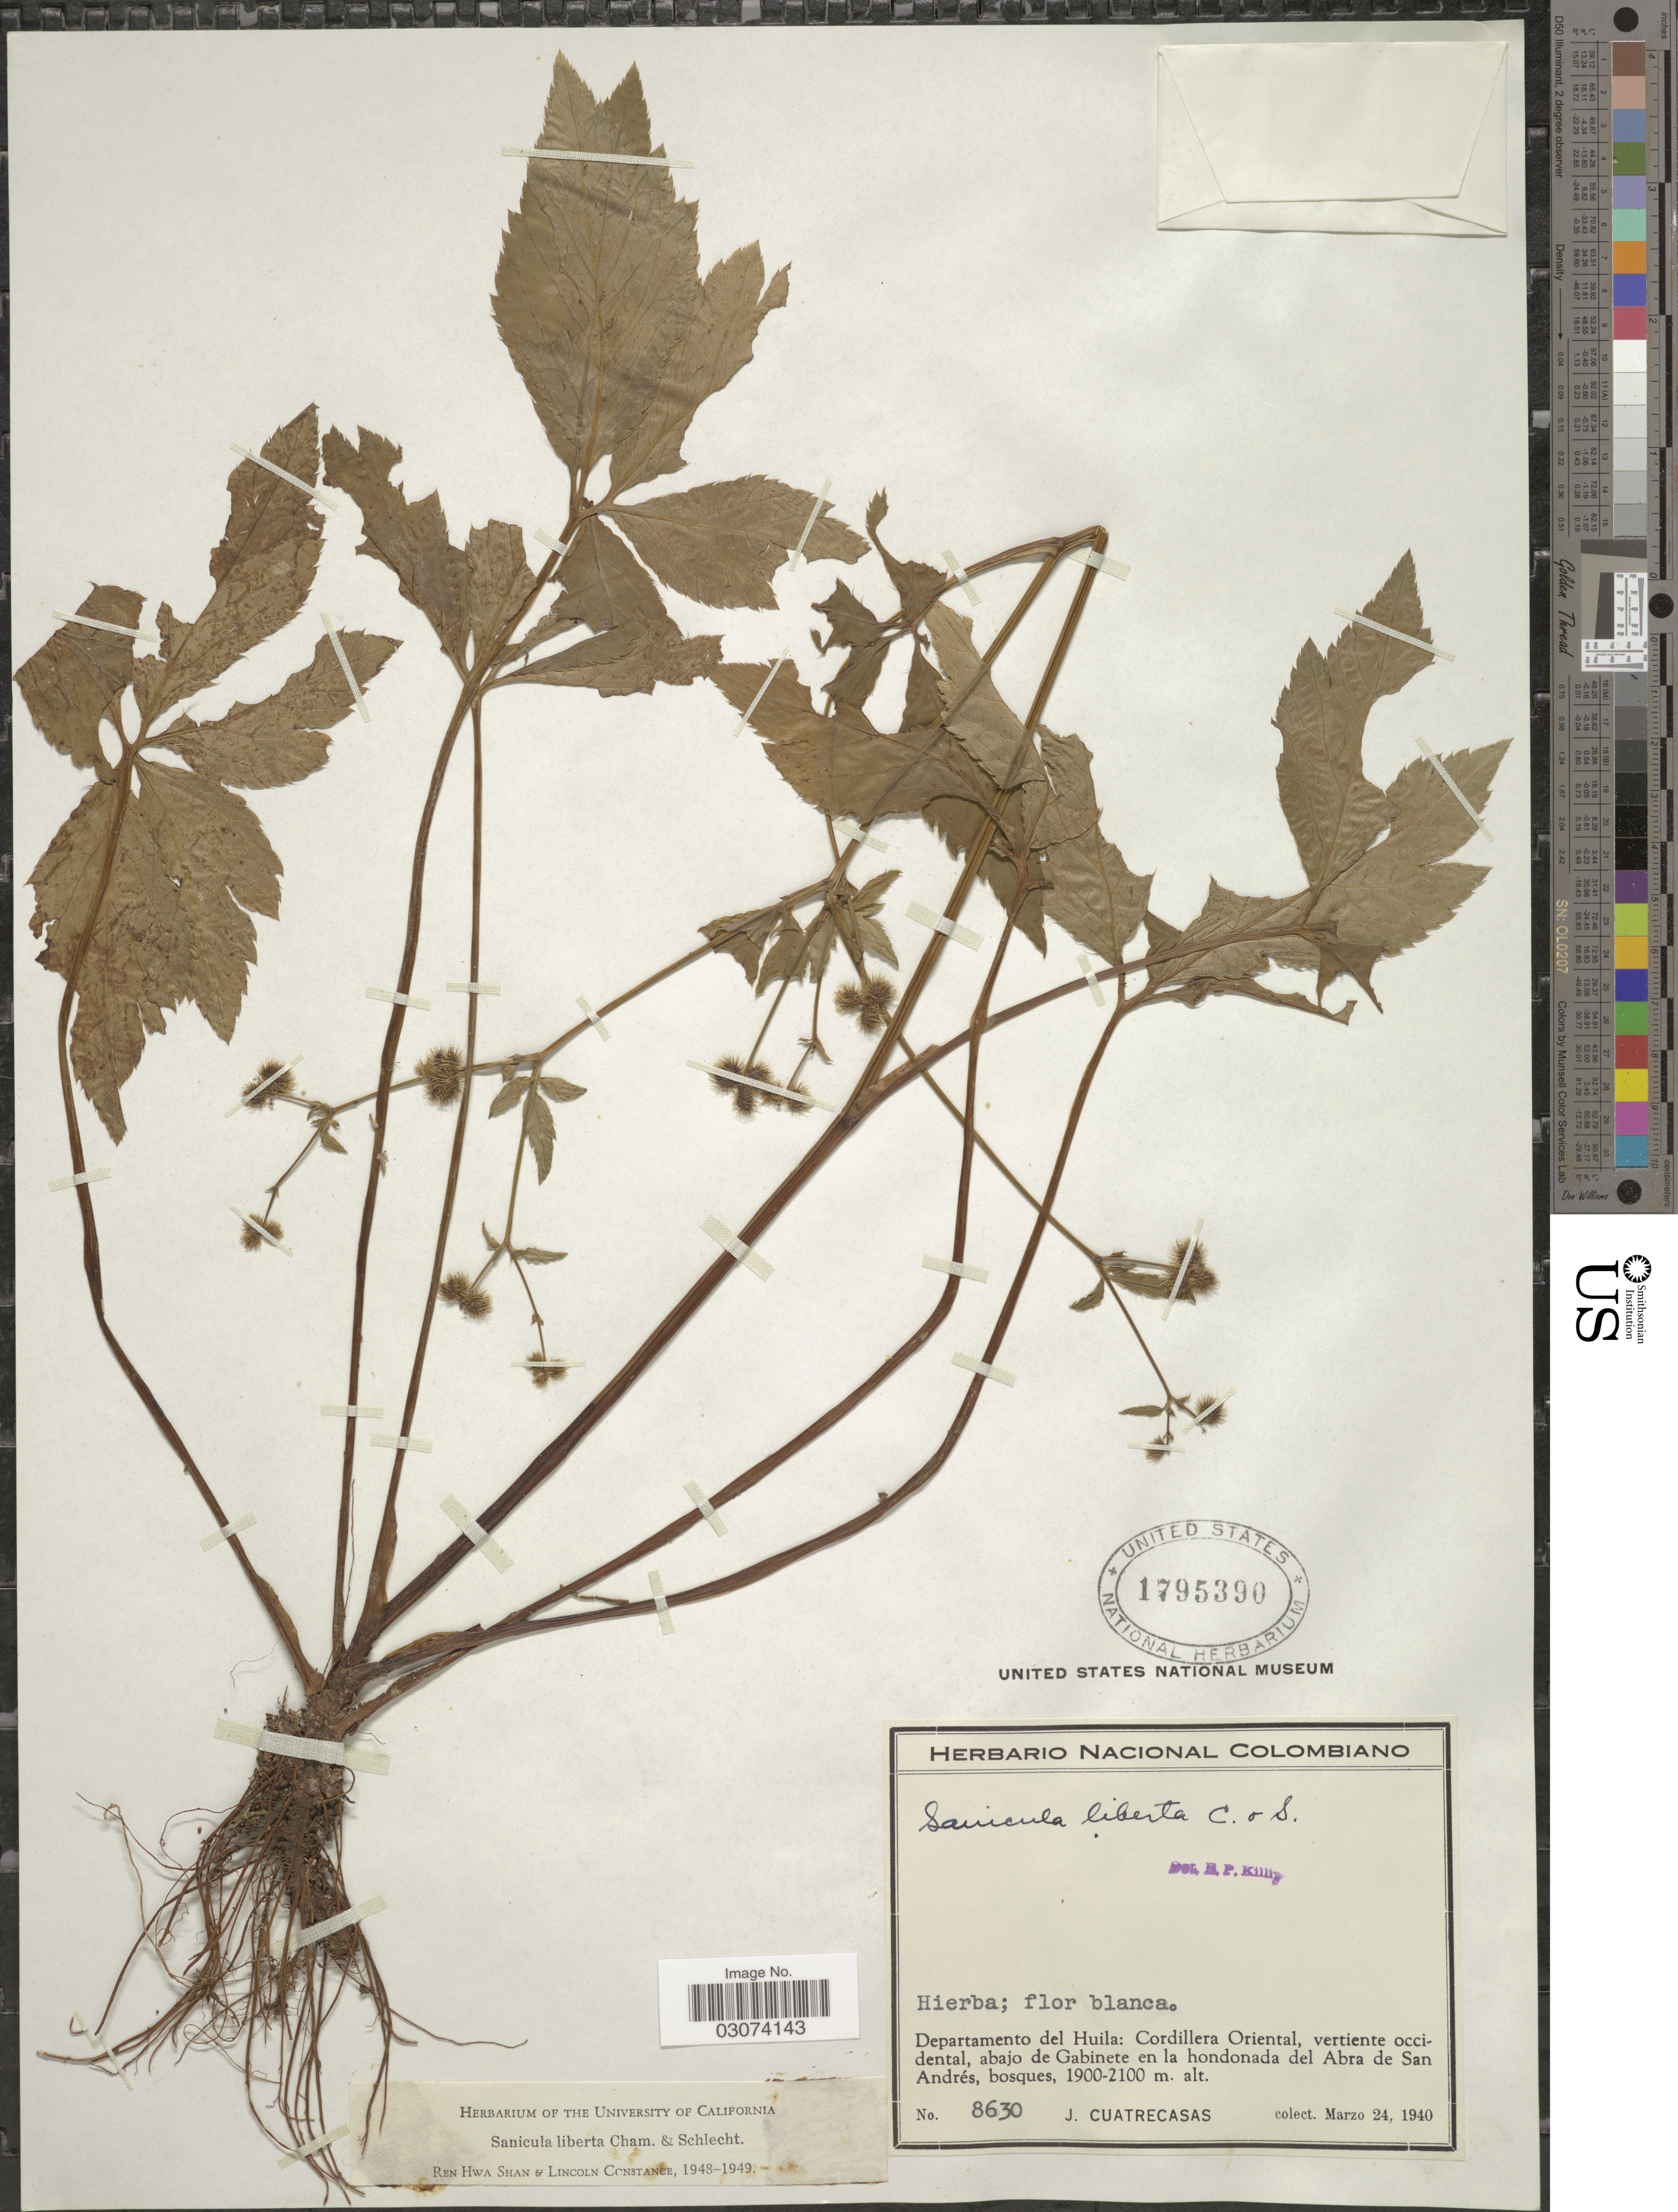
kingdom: Plantae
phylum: Tracheophyta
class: Magnoliopsida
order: Apiales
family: Apiaceae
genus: Sanicula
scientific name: Sanicula liberta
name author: Cham. & Schltdl.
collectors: J. Cuatrecasas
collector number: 8630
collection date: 1940-03-24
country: Colombia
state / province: Huila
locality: Departamento del Huila: Cordillera Oriental, vertiente occidental, abajo de Gabinete en la hondonada del Abra de San Andrés, bosques.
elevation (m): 1900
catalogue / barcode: US 1795390